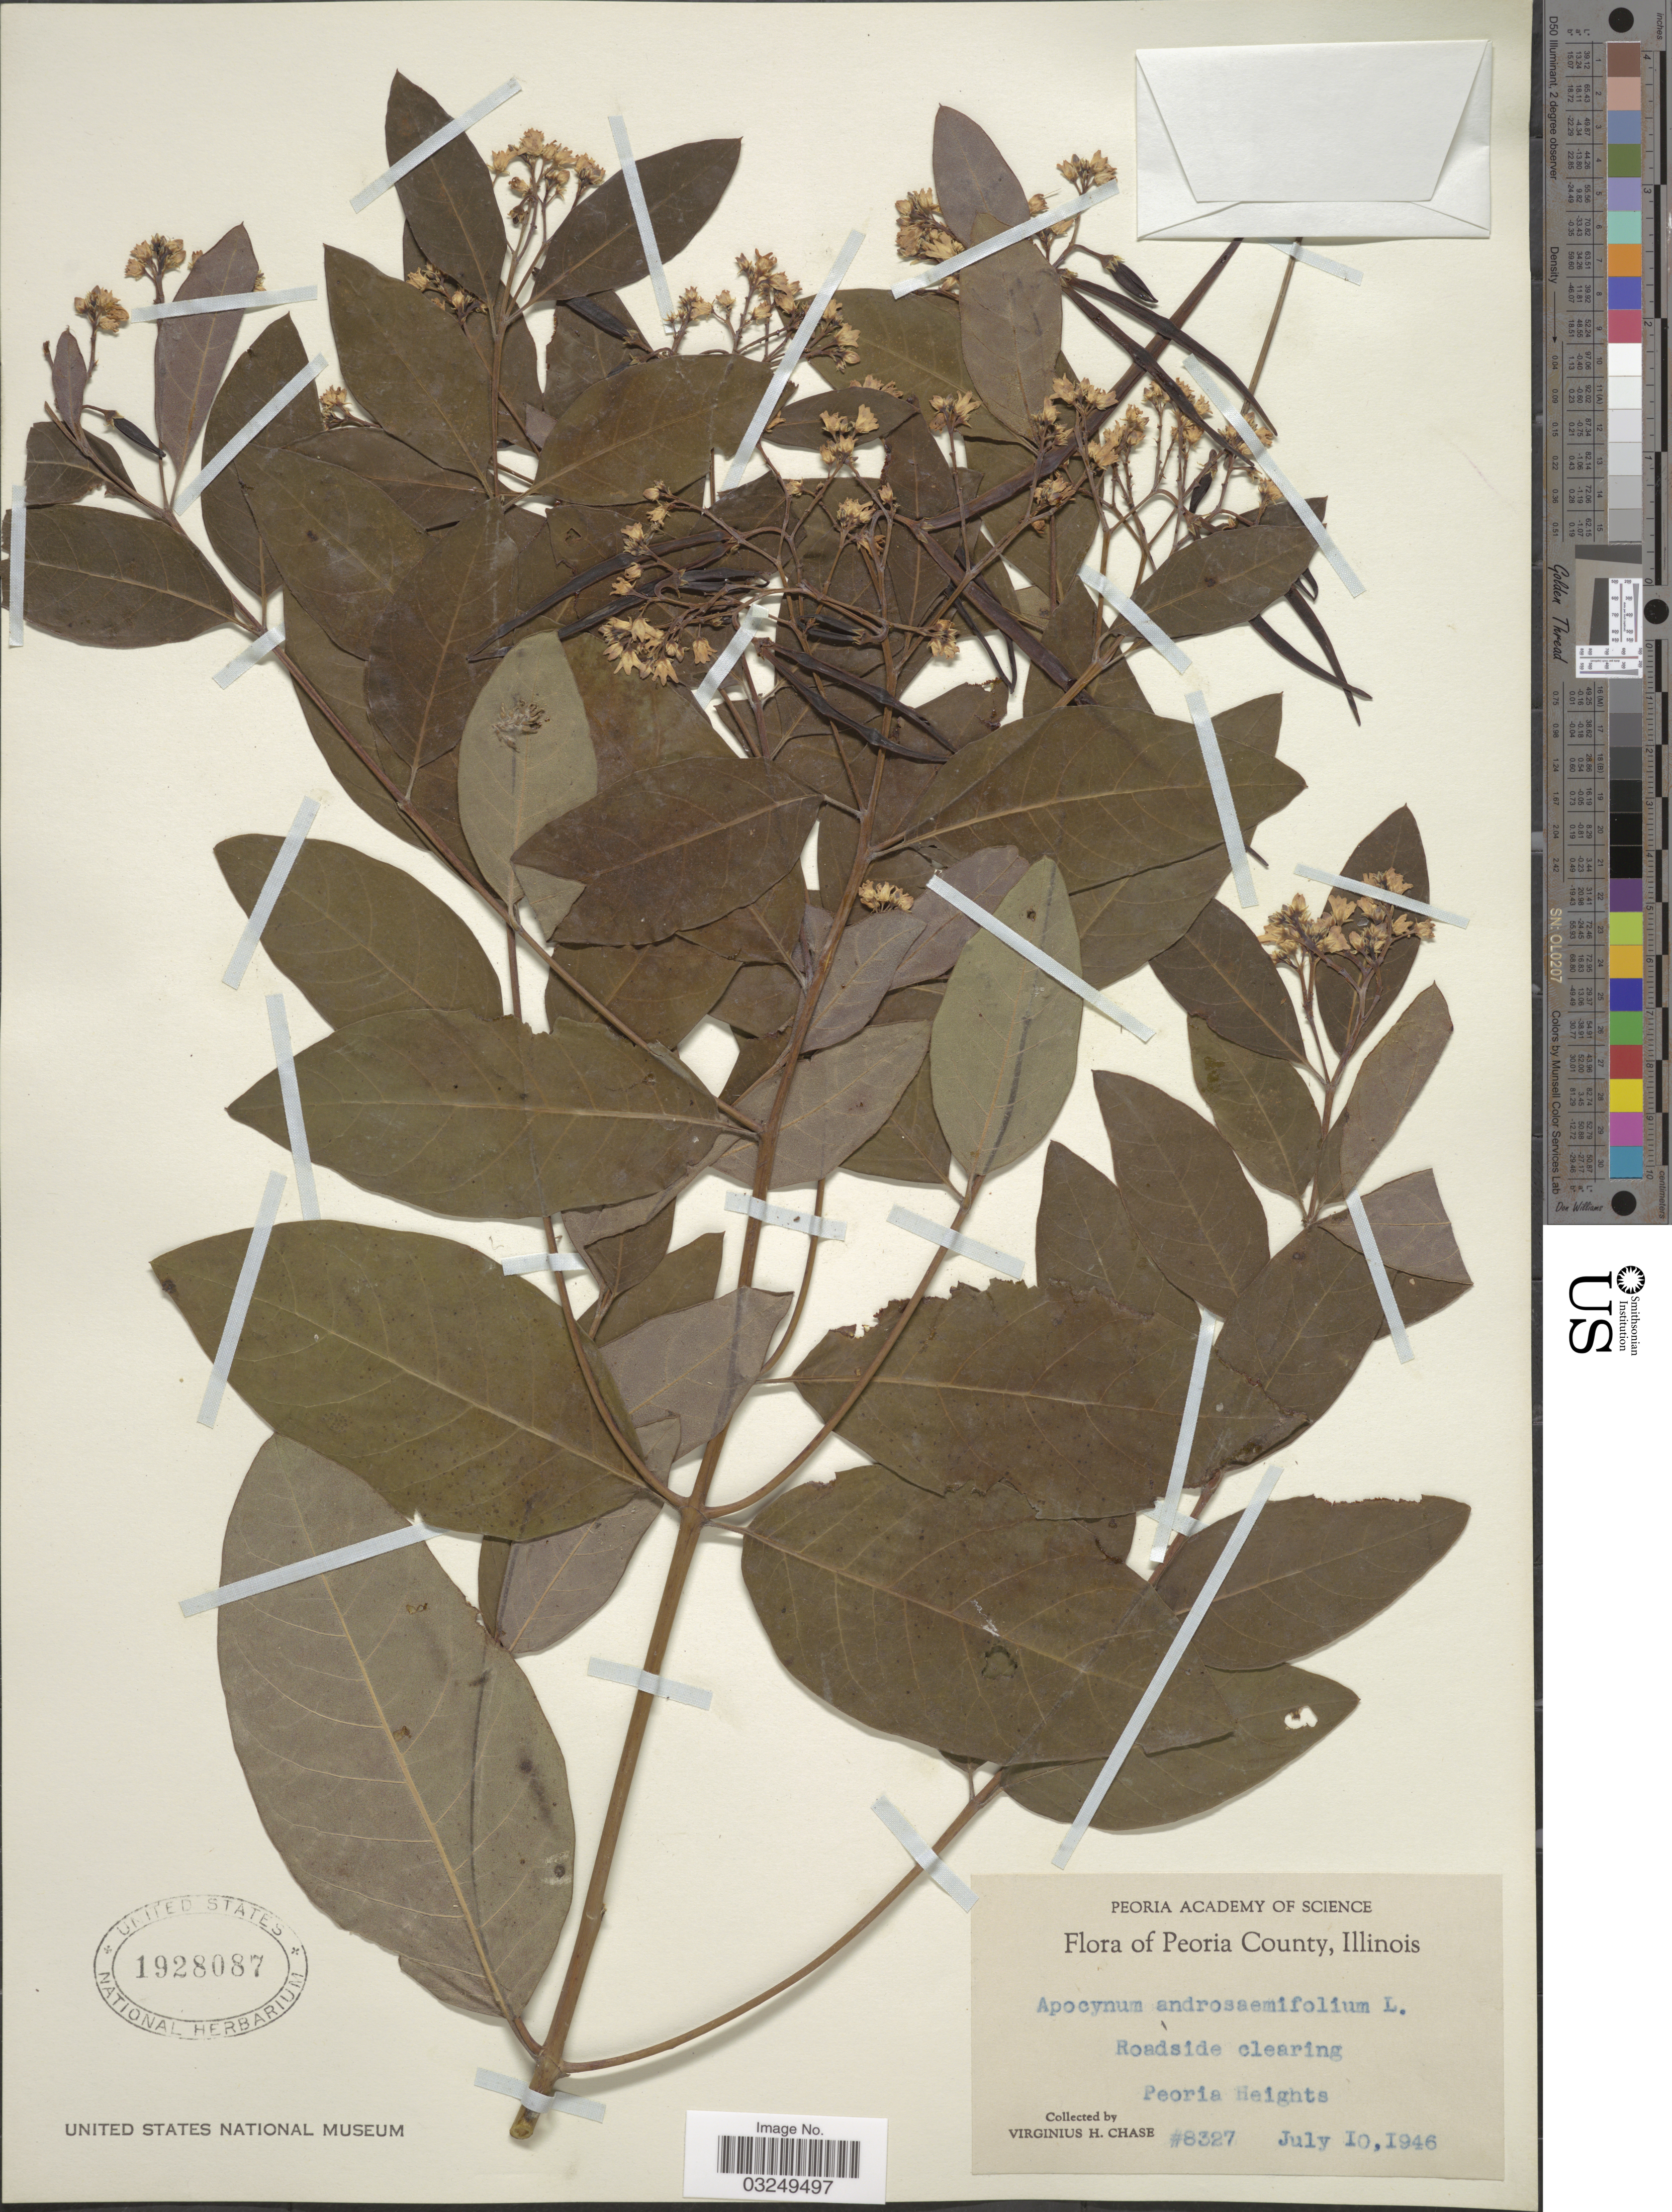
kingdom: Plantae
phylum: Tracheophyta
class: Magnoliopsida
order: Gentianales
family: Apocynaceae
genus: Apocynum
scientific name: Apocynum androsaemifolium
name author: L.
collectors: V. H. Chase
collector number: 8327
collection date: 1946-07-10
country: United States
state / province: Illinois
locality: Peoria County. Roadside clearing. Peoria Heights.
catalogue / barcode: US 1928087